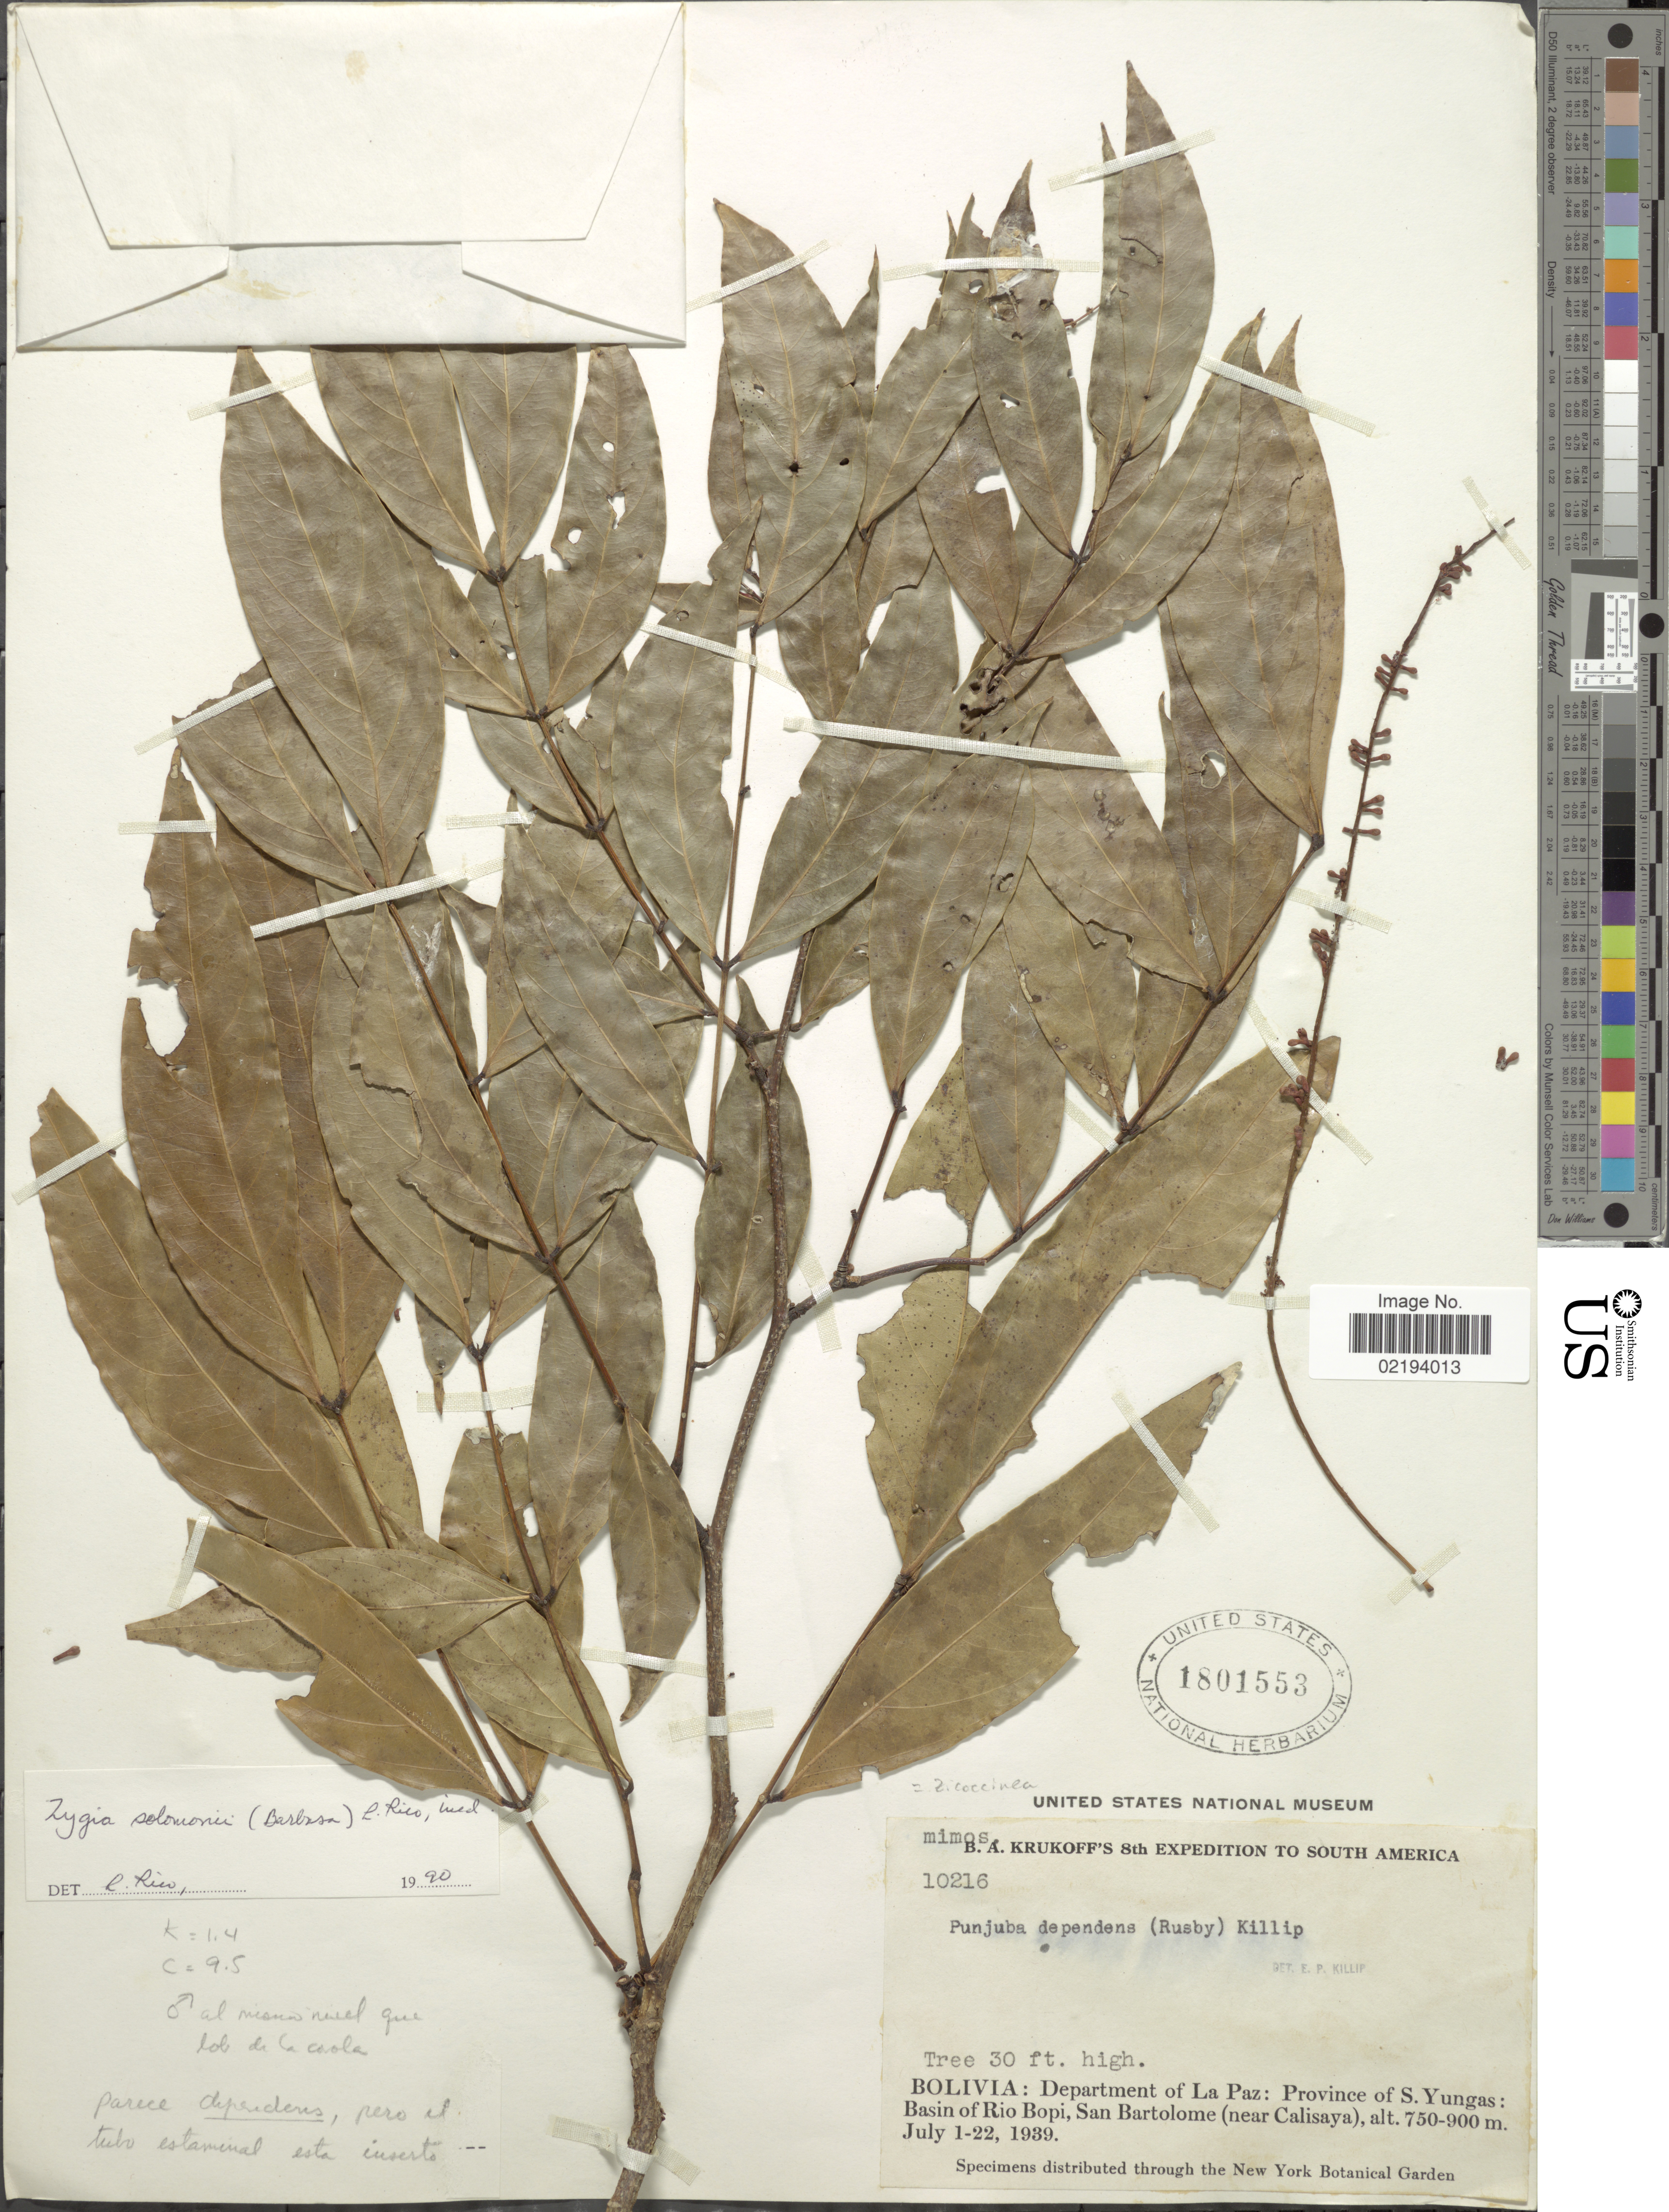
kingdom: Plantae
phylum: Tracheophyta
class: Magnoliopsida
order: Fabales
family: Fabaceae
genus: Zygia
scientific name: Zygia coccinea var. coccinea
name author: (G. Don) L. Rico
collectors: B. A. Krukoff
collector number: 10216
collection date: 1939-07-01/1939-07-22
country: Bolivia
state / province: La Paz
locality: Department of La Paz: Province of S. Yungas: Basin of Rio Bopi, San Bartolome (near Calisaya)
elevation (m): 750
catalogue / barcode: US 1801553